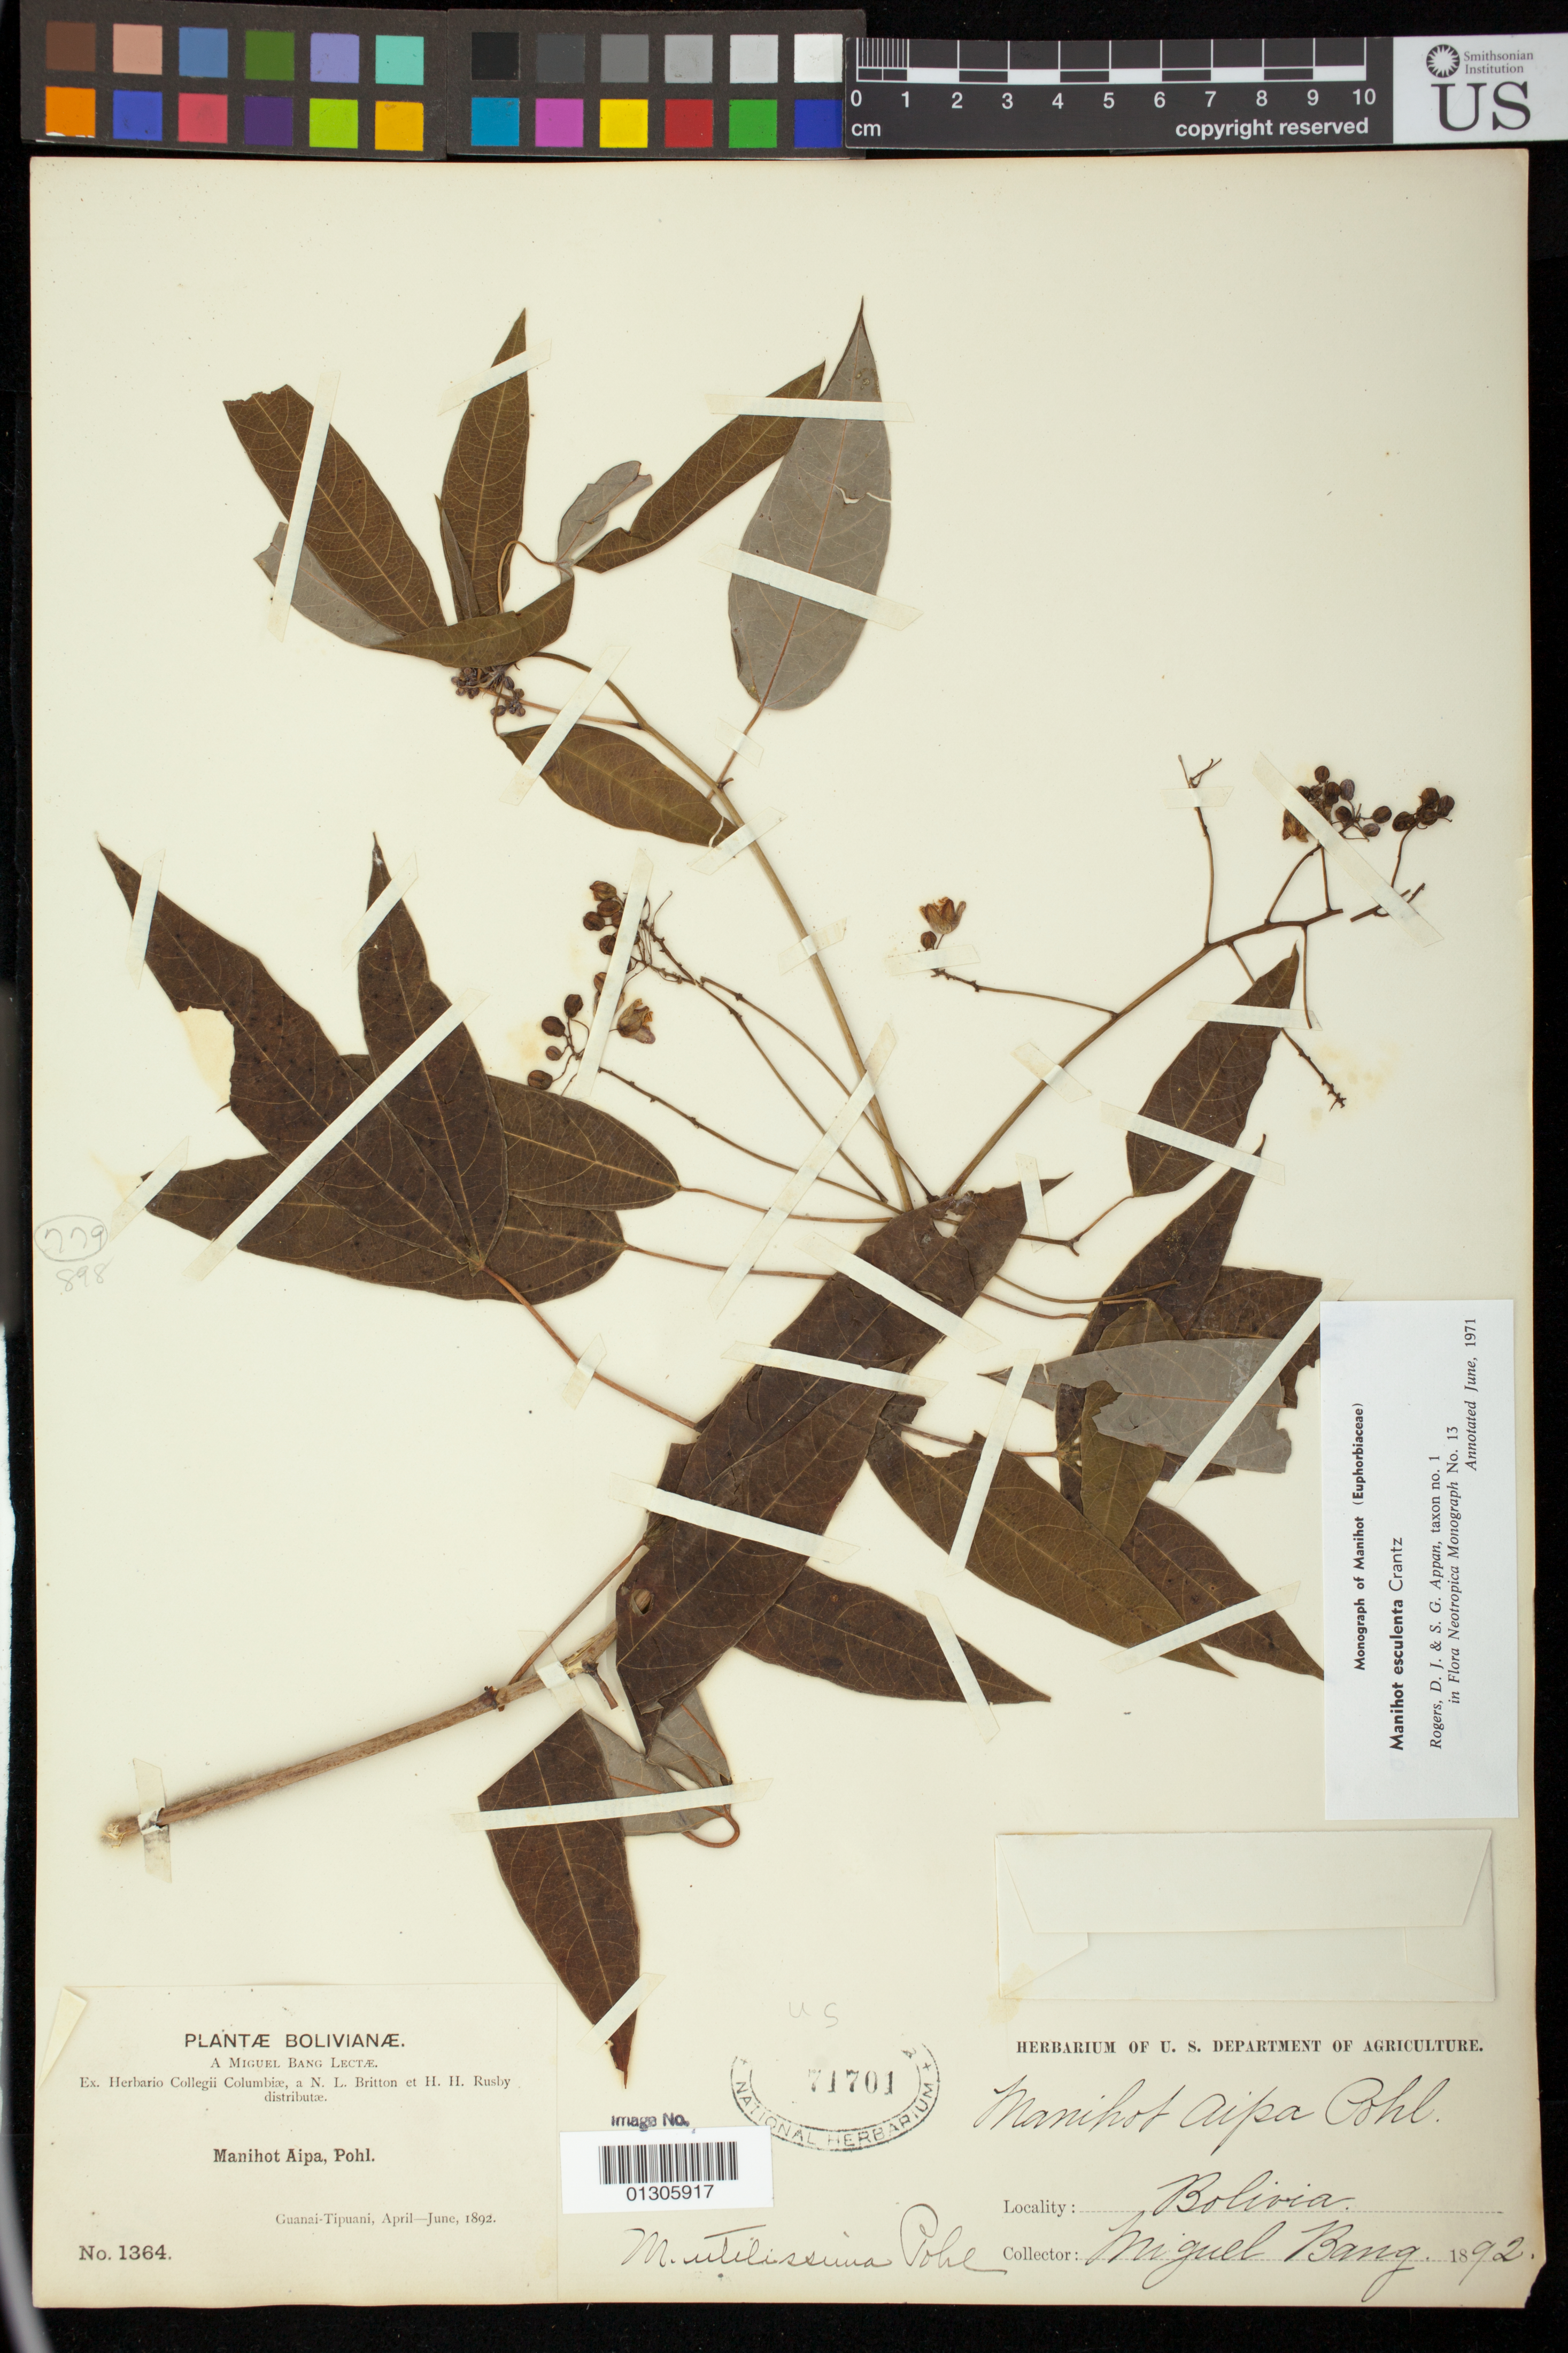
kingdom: Plantae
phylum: Tracheophyta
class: Magnoliopsida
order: Malpighiales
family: Euphorbiaceae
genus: Manihot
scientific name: Manihot esculenta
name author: Crantz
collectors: M. Bang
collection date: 1905-06-03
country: Bolivia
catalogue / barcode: US 71701